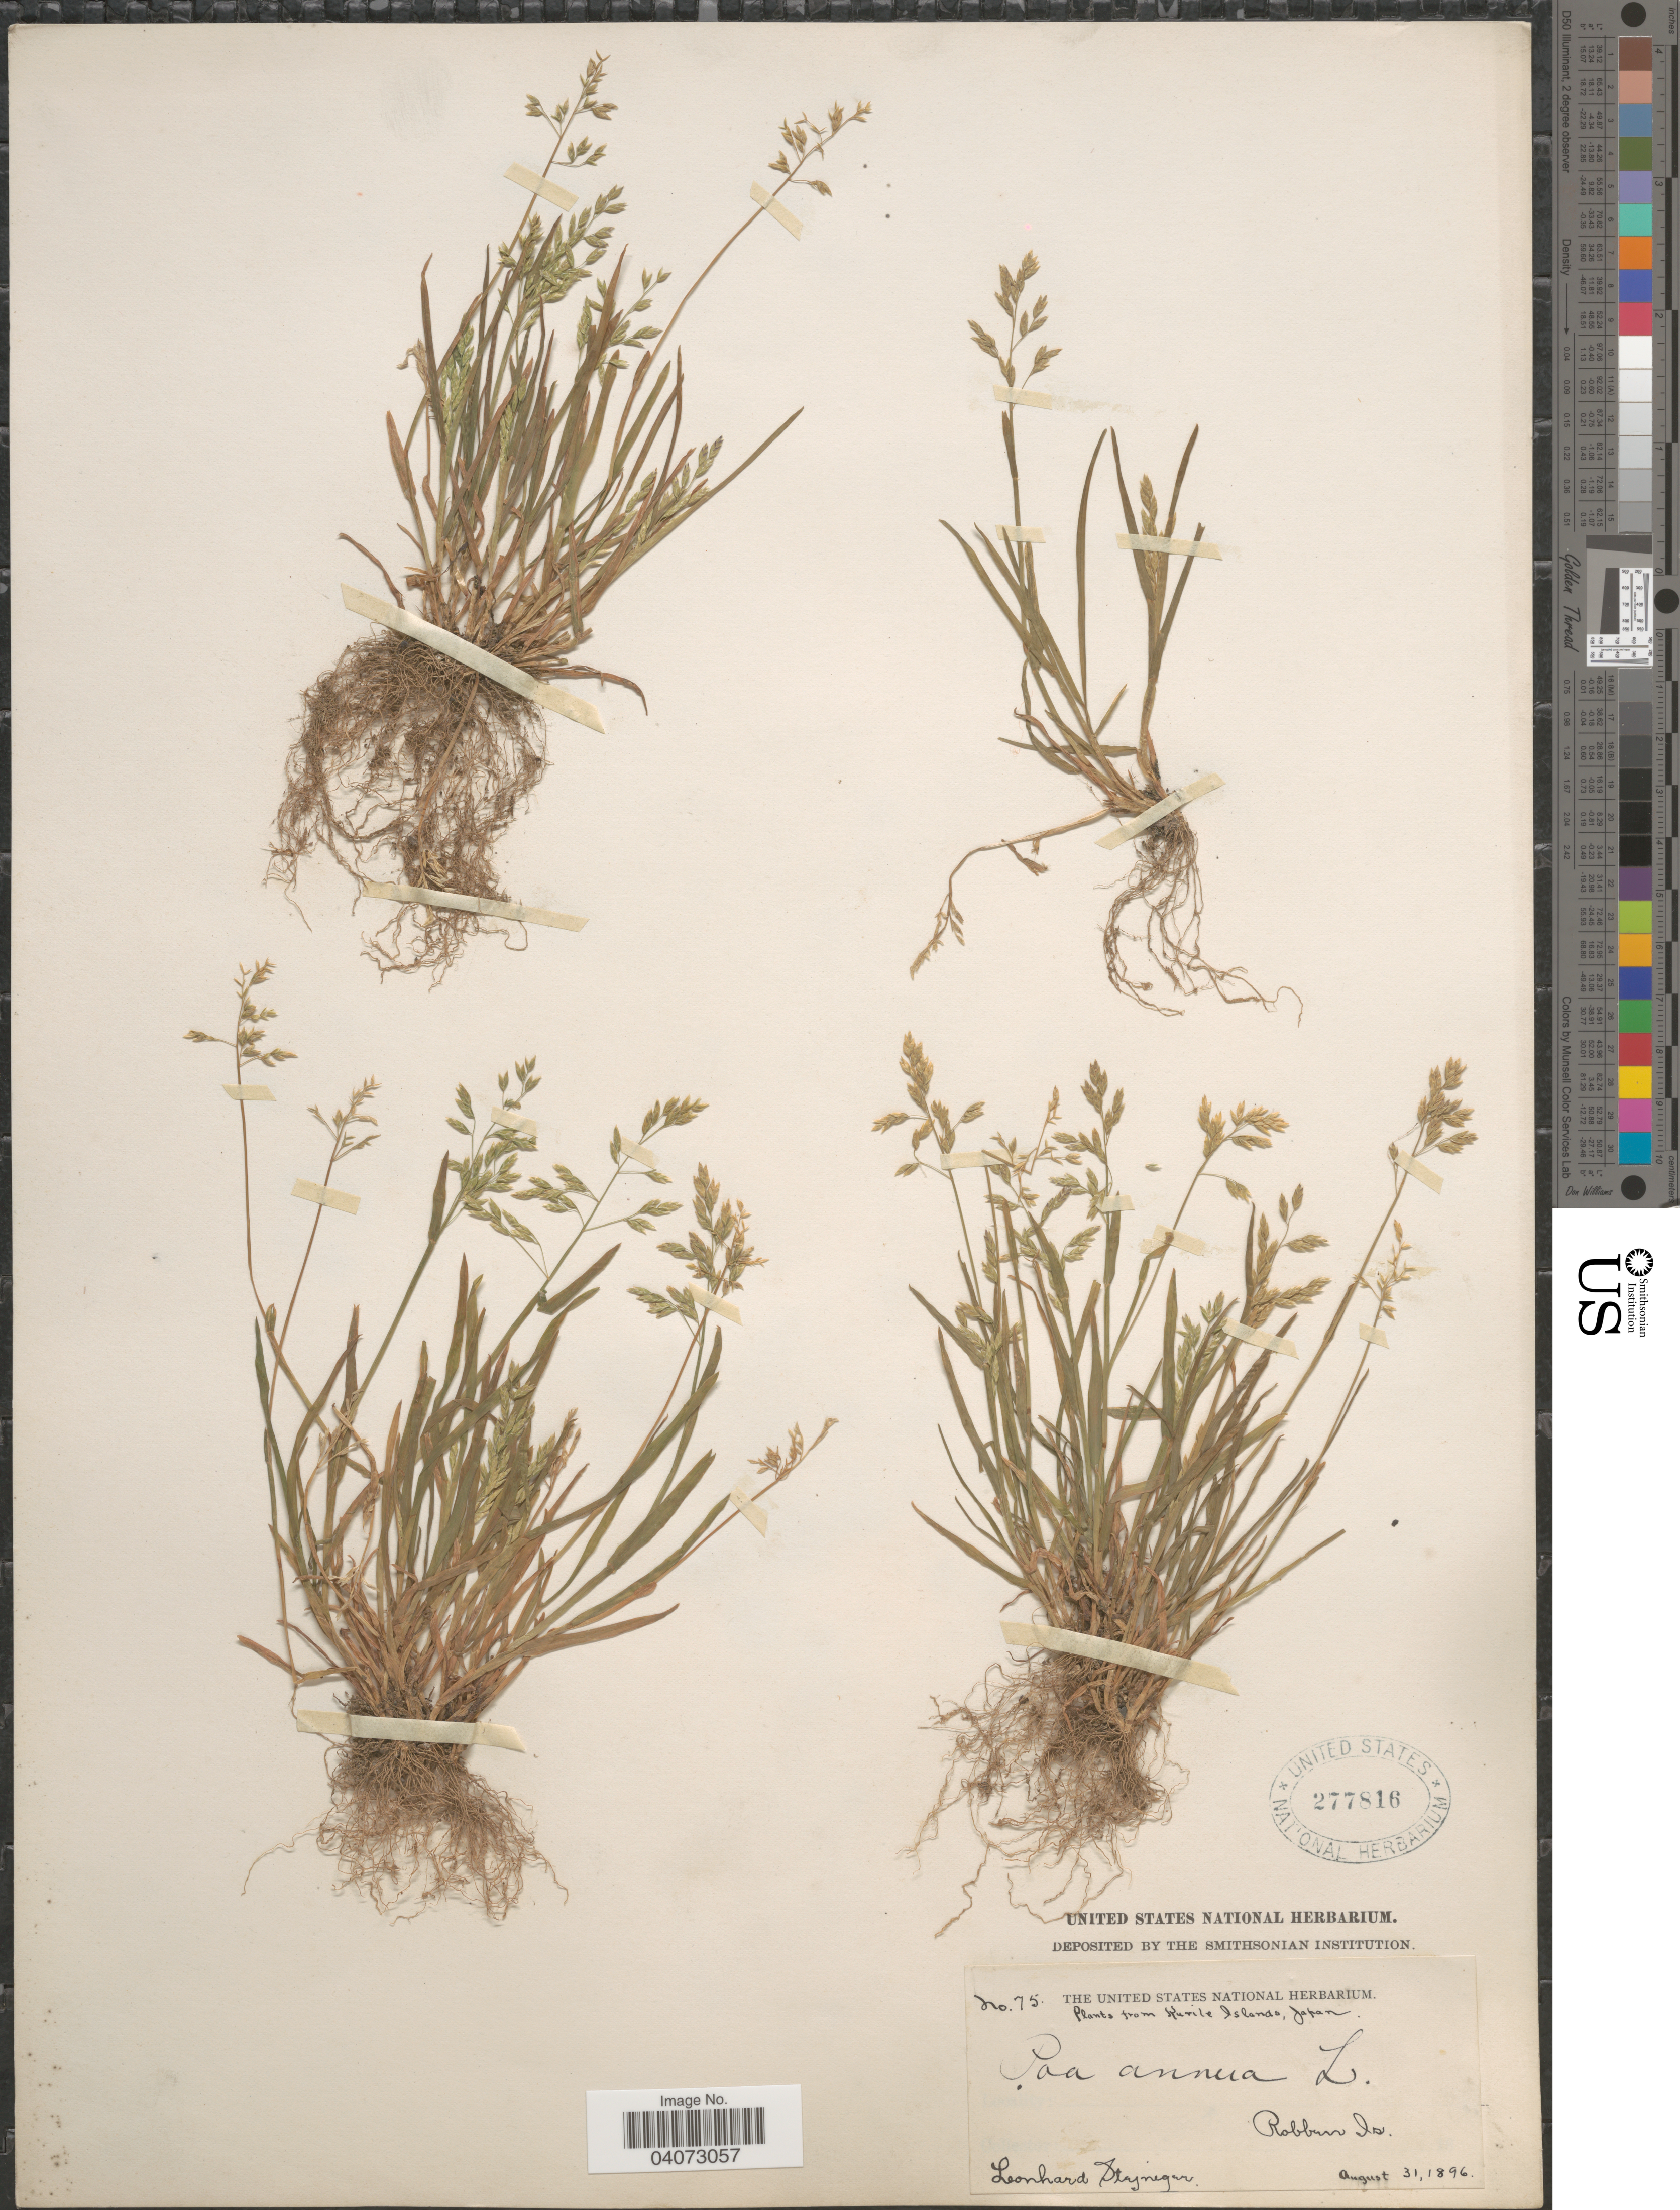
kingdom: Plantae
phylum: Tracheophyta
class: Liliopsida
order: Poales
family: Poaceae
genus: Poa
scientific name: Poa annua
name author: L.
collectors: L. Stejneger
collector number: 75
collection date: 1896-08-31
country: Japan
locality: Kurile Islands. Robben Is.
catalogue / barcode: US 277816